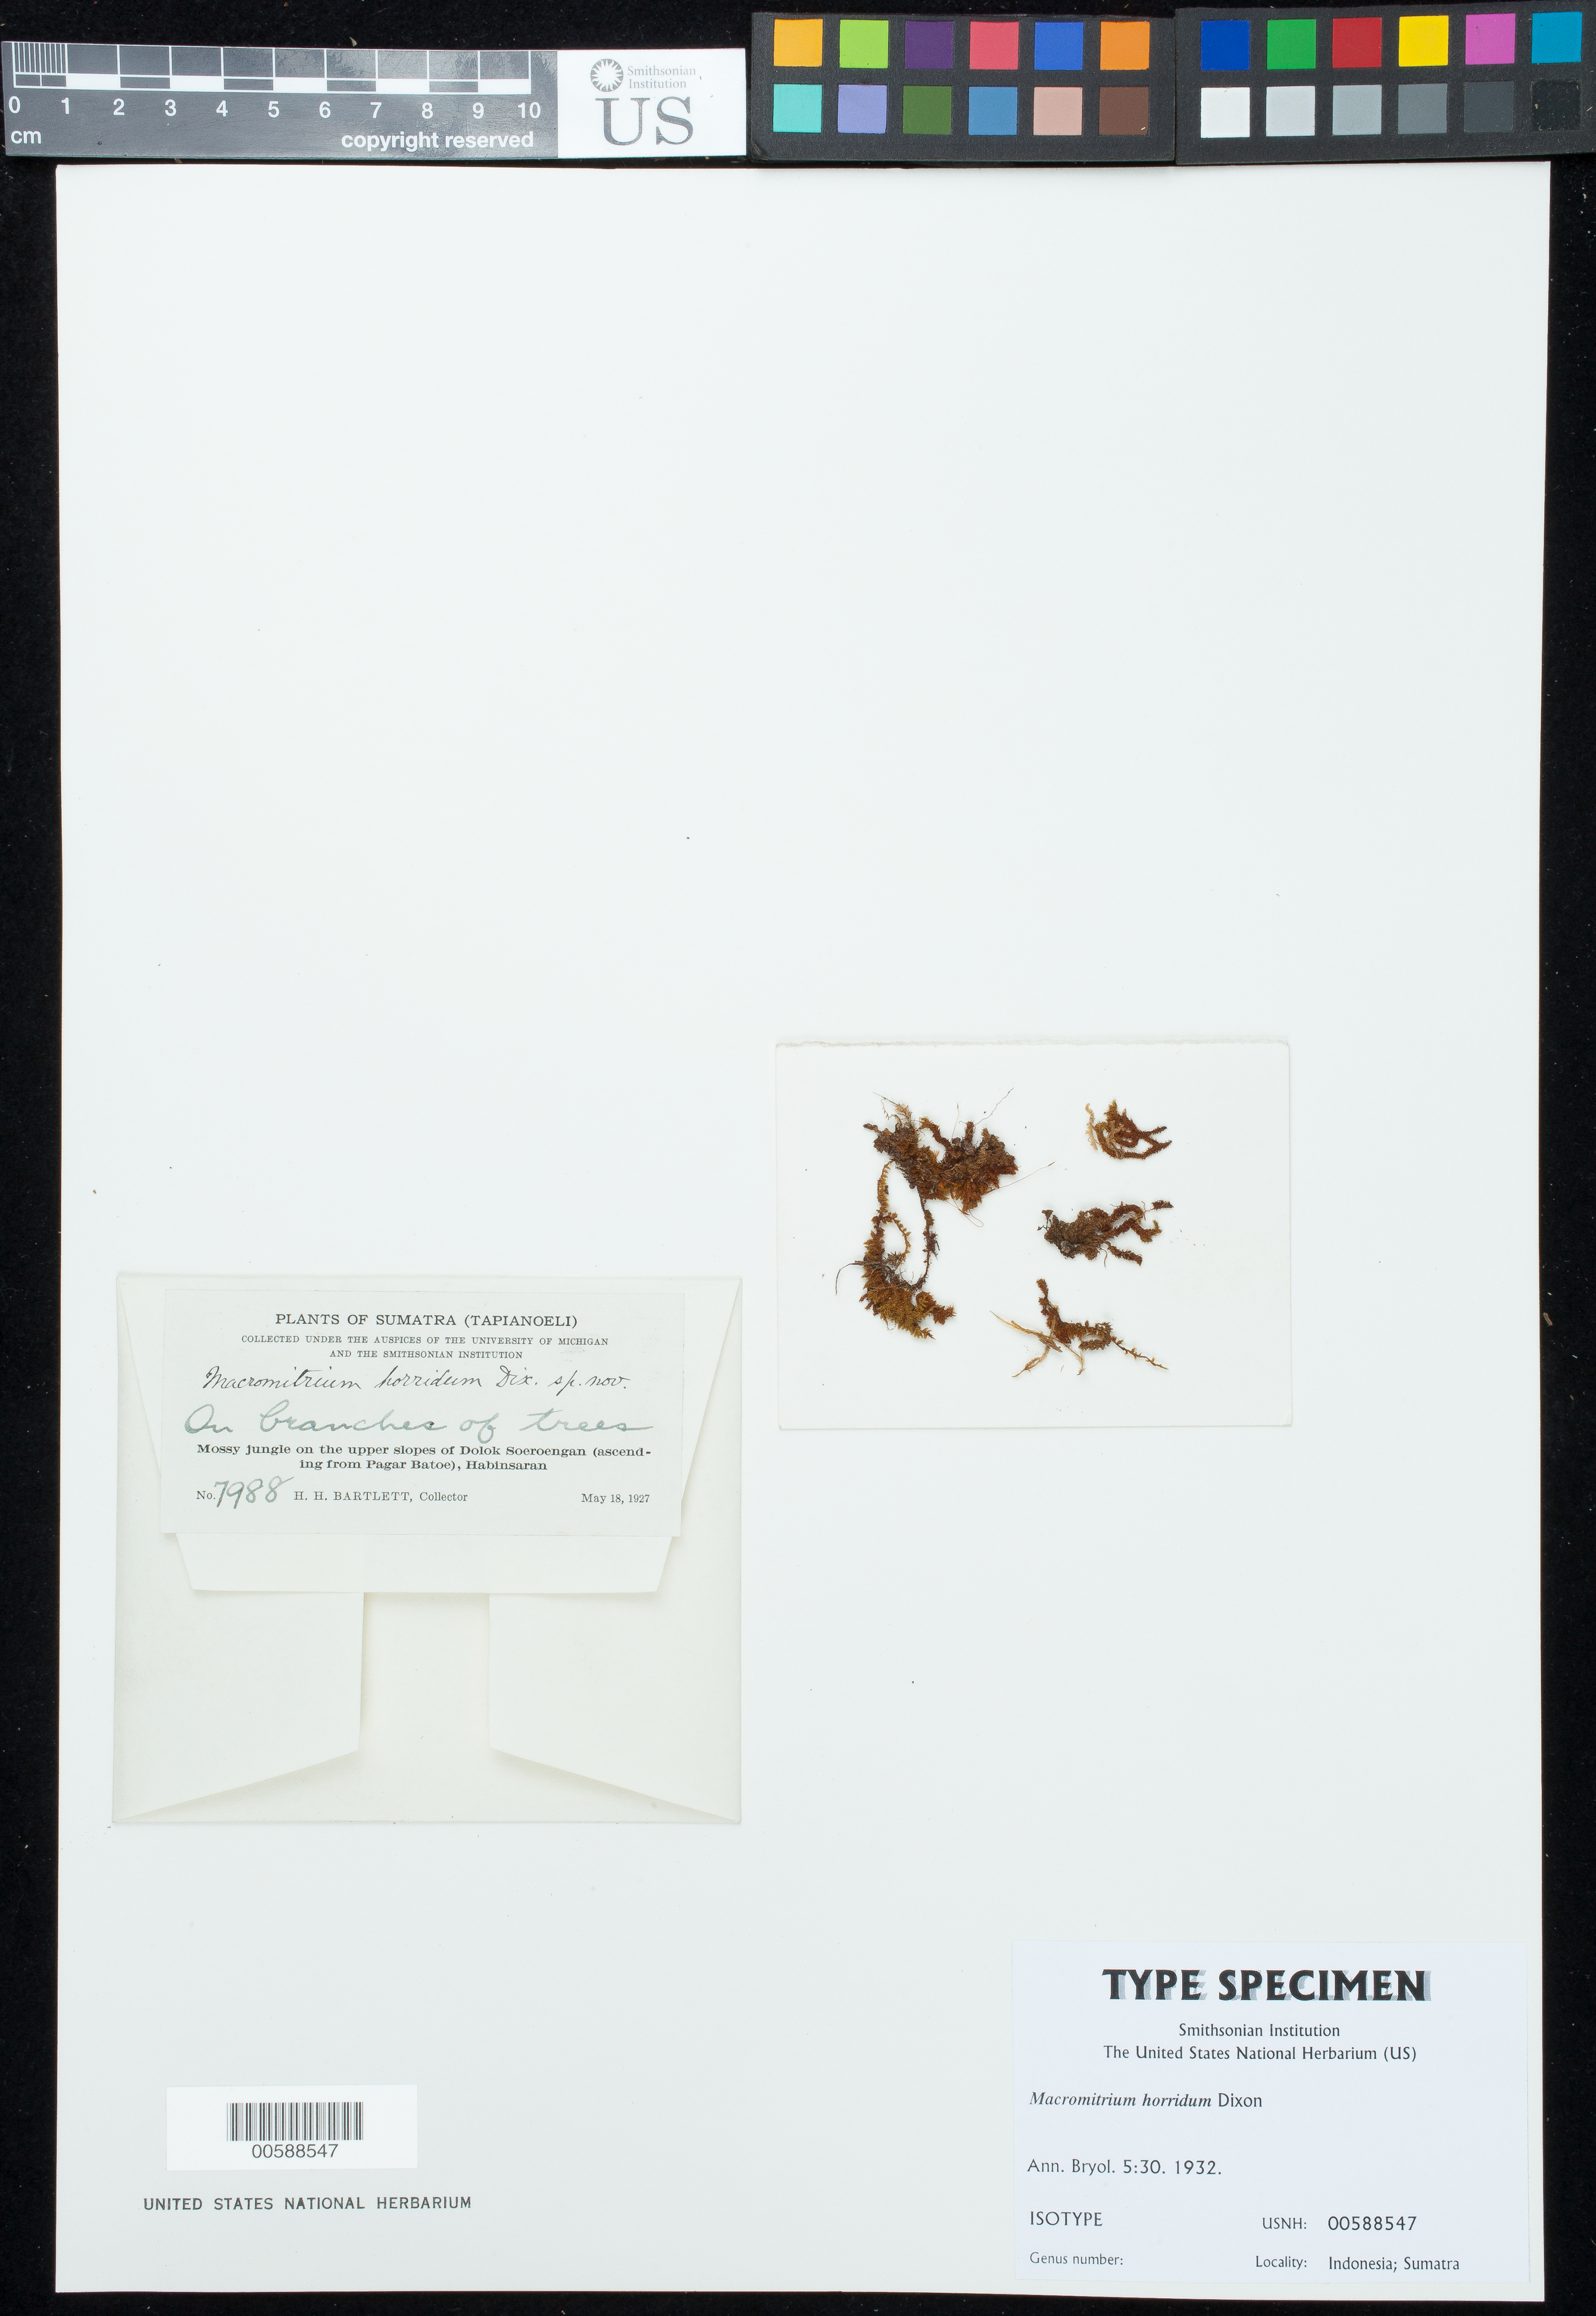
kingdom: Plantae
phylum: Bryophyta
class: Bryopsida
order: Orthotrichales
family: Orthotrichaceae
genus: Macromitrium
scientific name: Macromitrium horridum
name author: Dixon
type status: Isotype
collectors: H. H. Bartlett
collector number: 7988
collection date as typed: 18 May 1927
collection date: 1927-05-18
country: Indonesia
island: Sumatra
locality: Tapianoeli, upper slopes of Dolok Soeroengan, ascending from Pagar Batoe, Habinsaran.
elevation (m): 2400